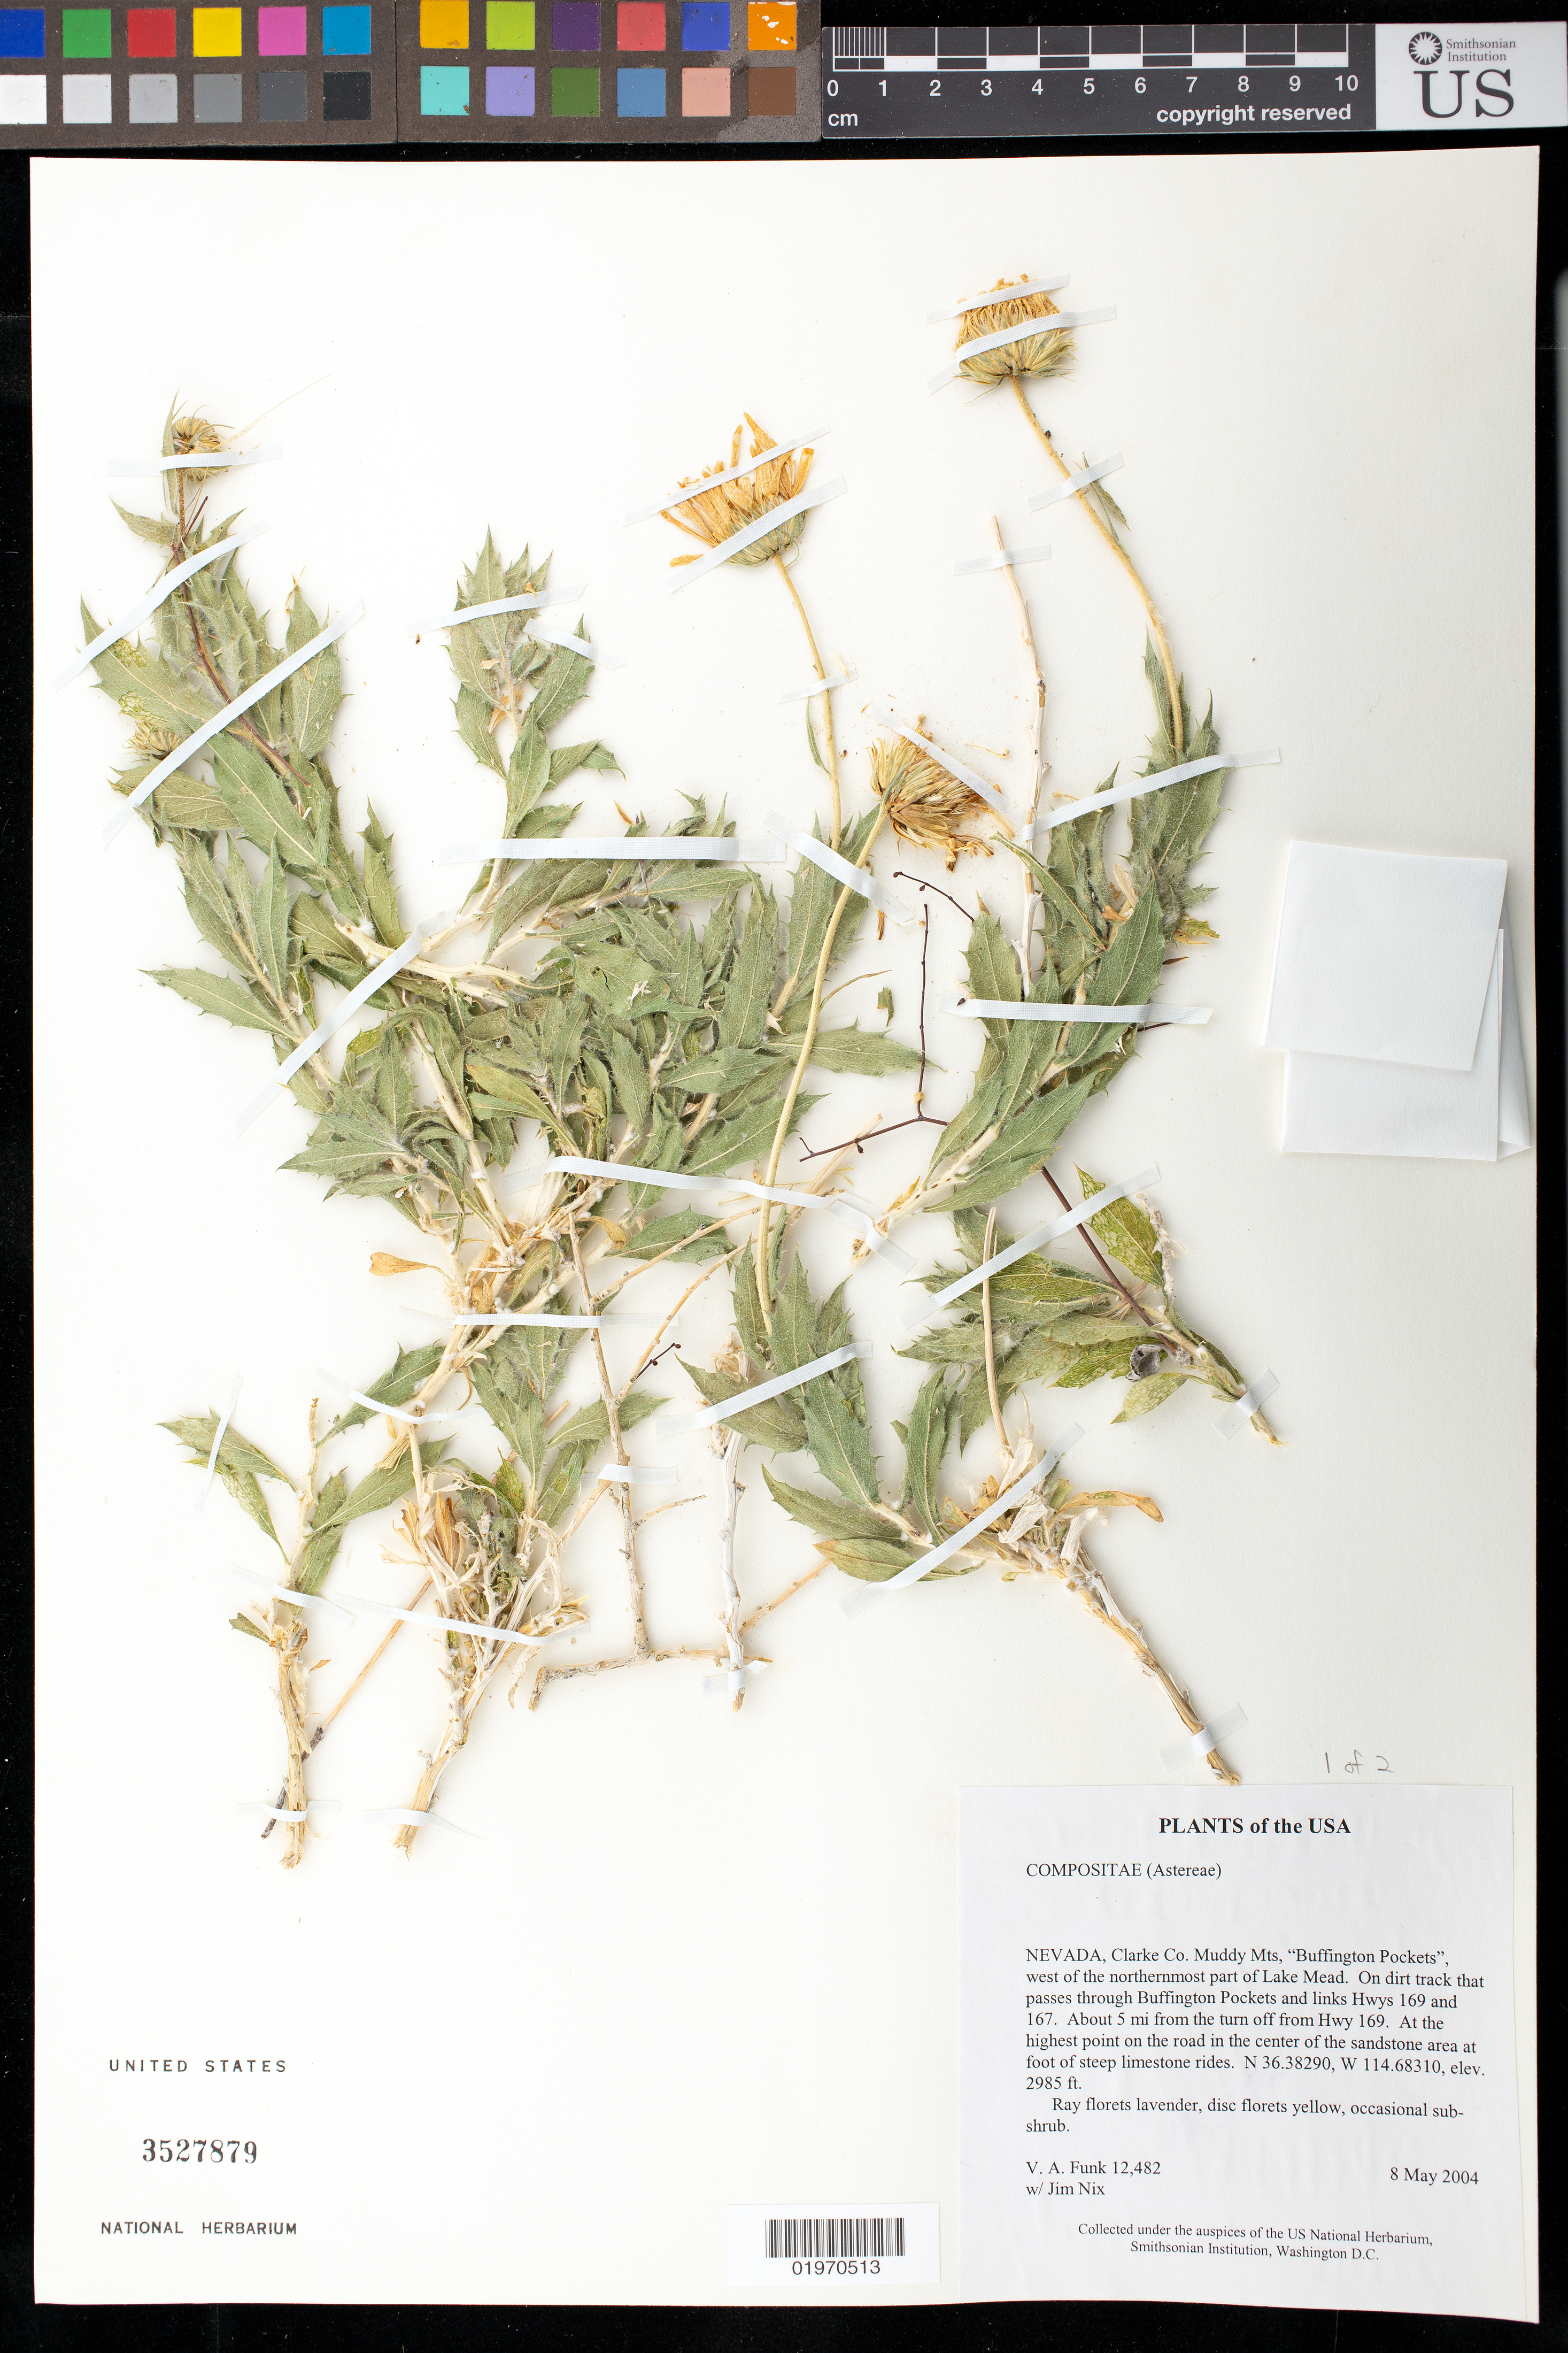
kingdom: Plantae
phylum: Tracheophyta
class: Magnoliopsida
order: Asterales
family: Asteraceae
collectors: J. Nix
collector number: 12482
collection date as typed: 8 May 2004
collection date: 2004-05-08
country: United States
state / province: Nevada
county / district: Clarke Co.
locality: Muddy Mts, "Buffinton Pockets", W of the northernmost part of Lake Mead. On dirt track that passes through Buffington Pockets and links Hwys 169 and 167. About 5 mi from the turn off from Hwy 169. At the highest pont on the road in the center of the sandstone area at foot of steep limestone ridge.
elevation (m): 910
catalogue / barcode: US 3527879